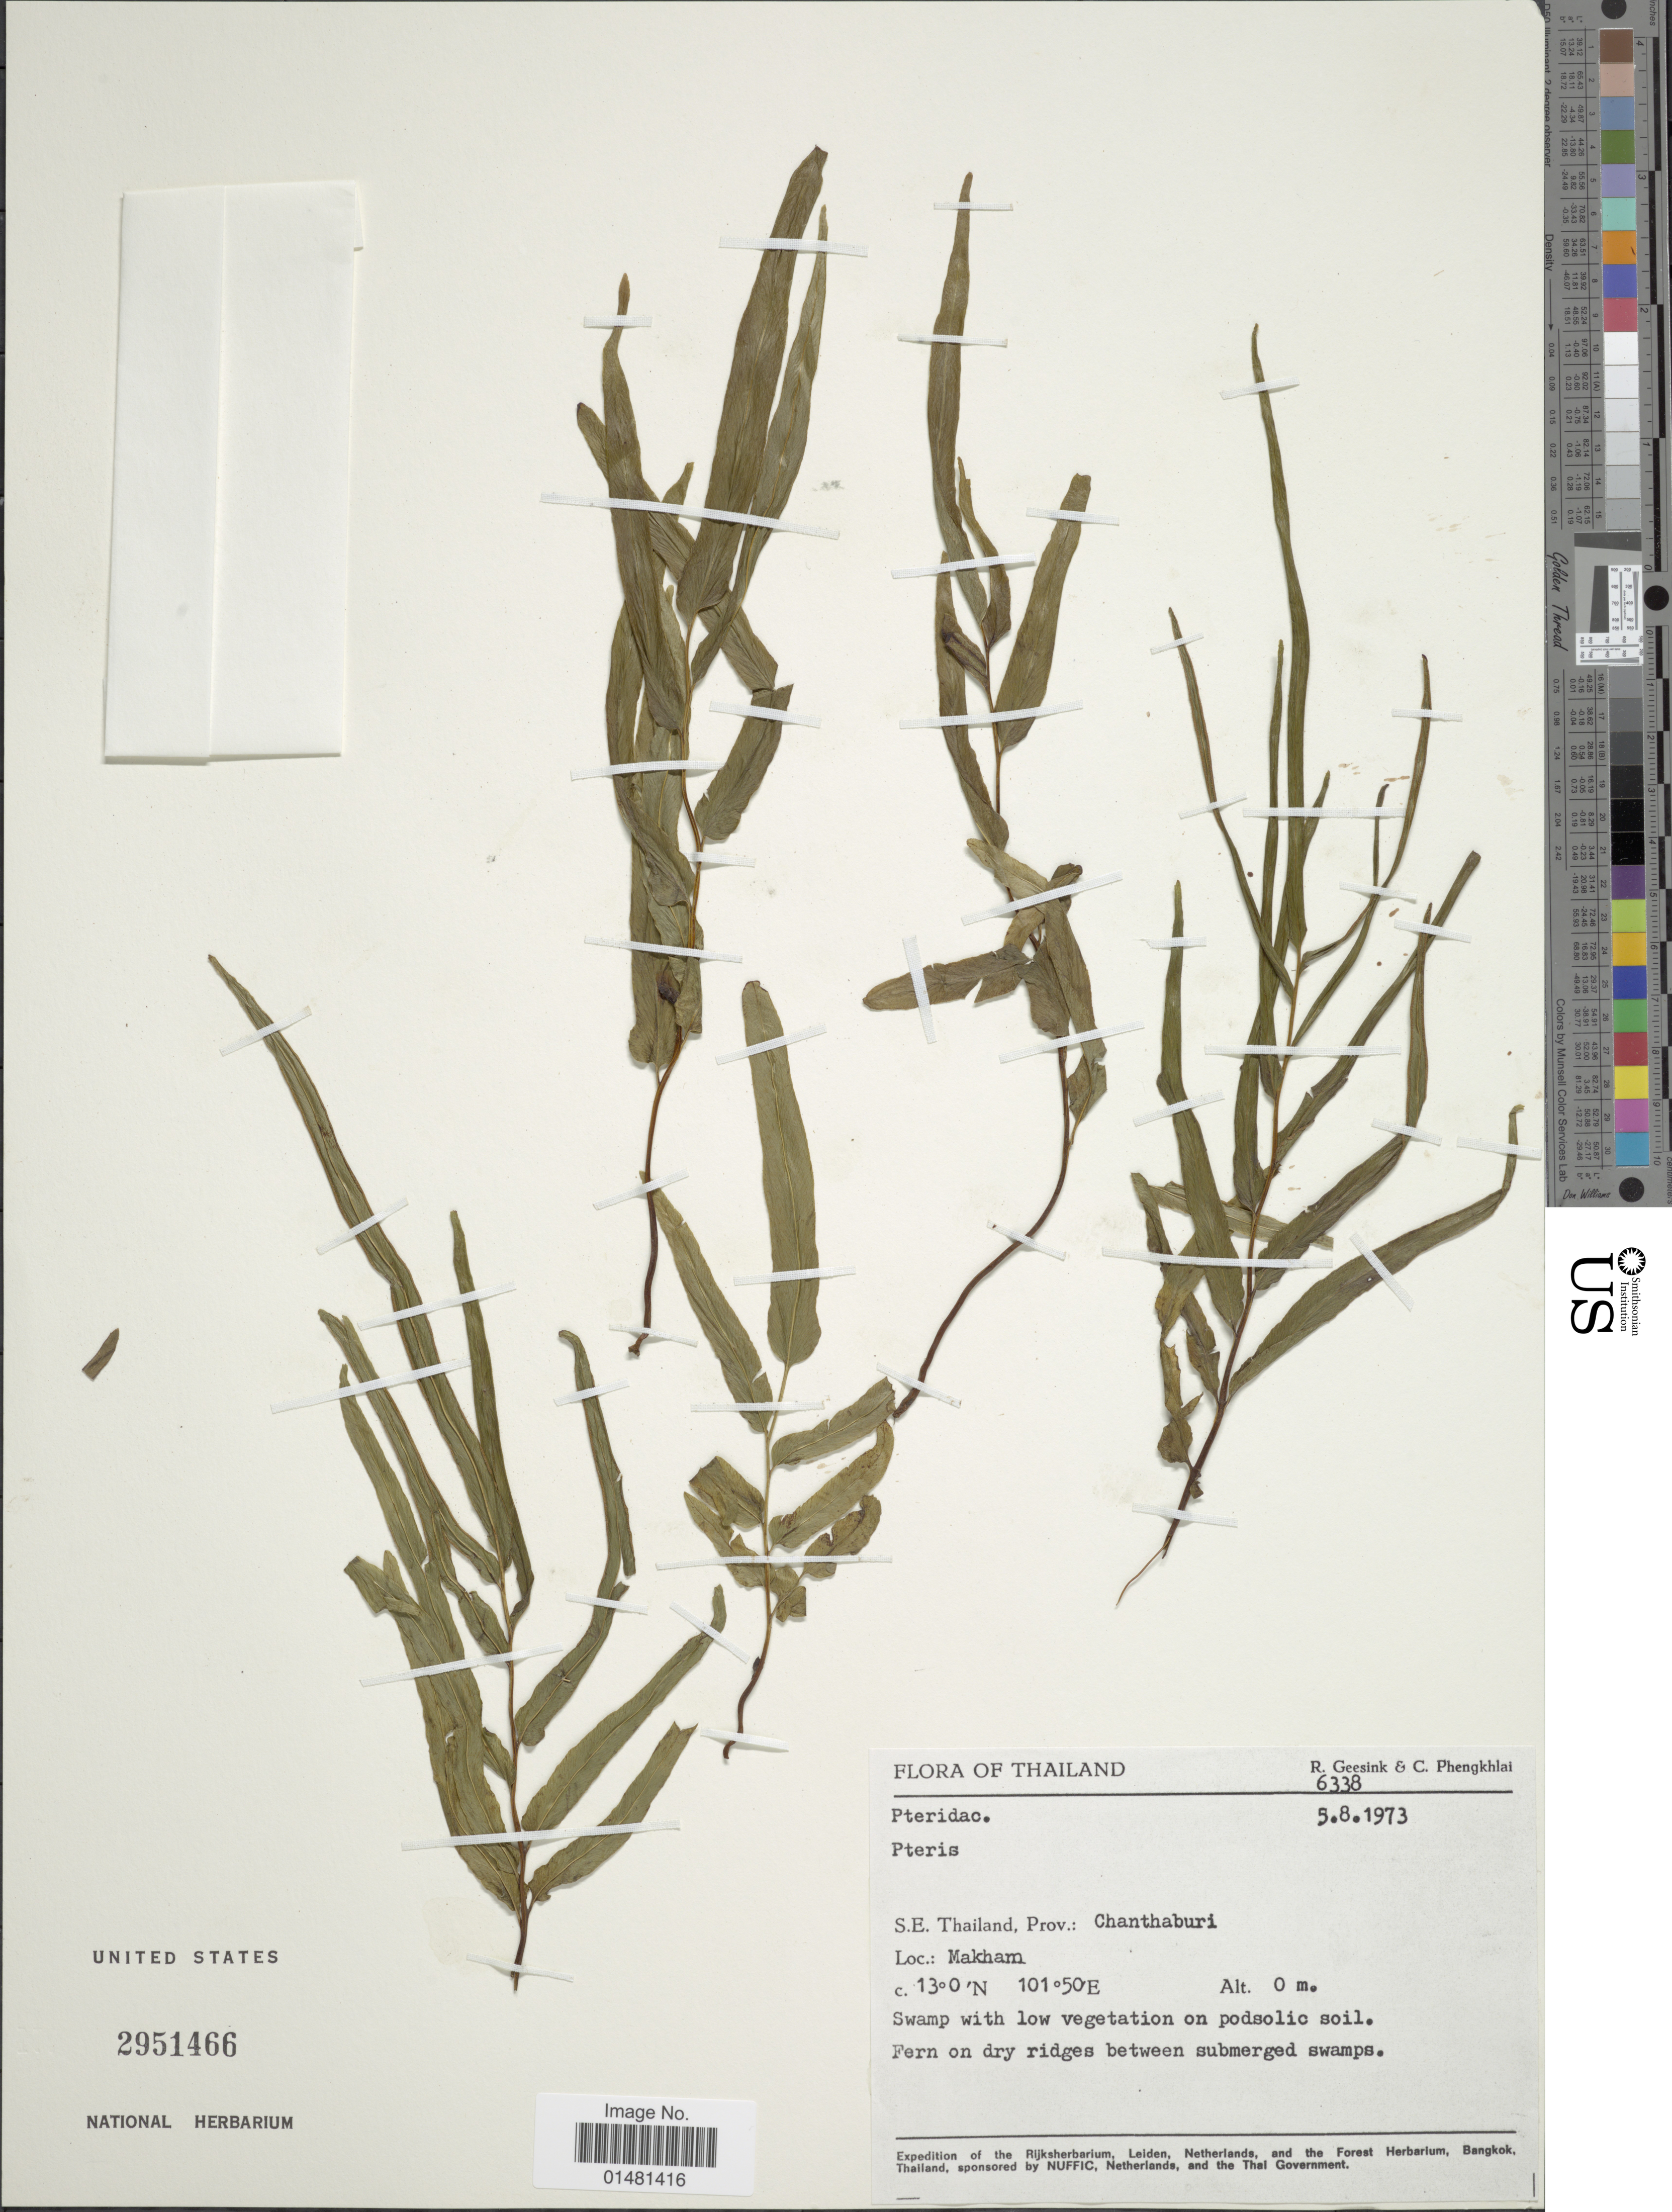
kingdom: Plantae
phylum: Tracheophyta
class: Polypodiopsida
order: Polypodiales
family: Pteridaceae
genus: Pteris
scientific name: Pteris wallichiana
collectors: R. Geesink & C. Phengklai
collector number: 6338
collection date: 1973-08-05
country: Thailand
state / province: Chanthaburi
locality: S.E> Thailand, prov.: Chanthaburi, Makhan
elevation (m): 0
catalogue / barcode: US 2951466